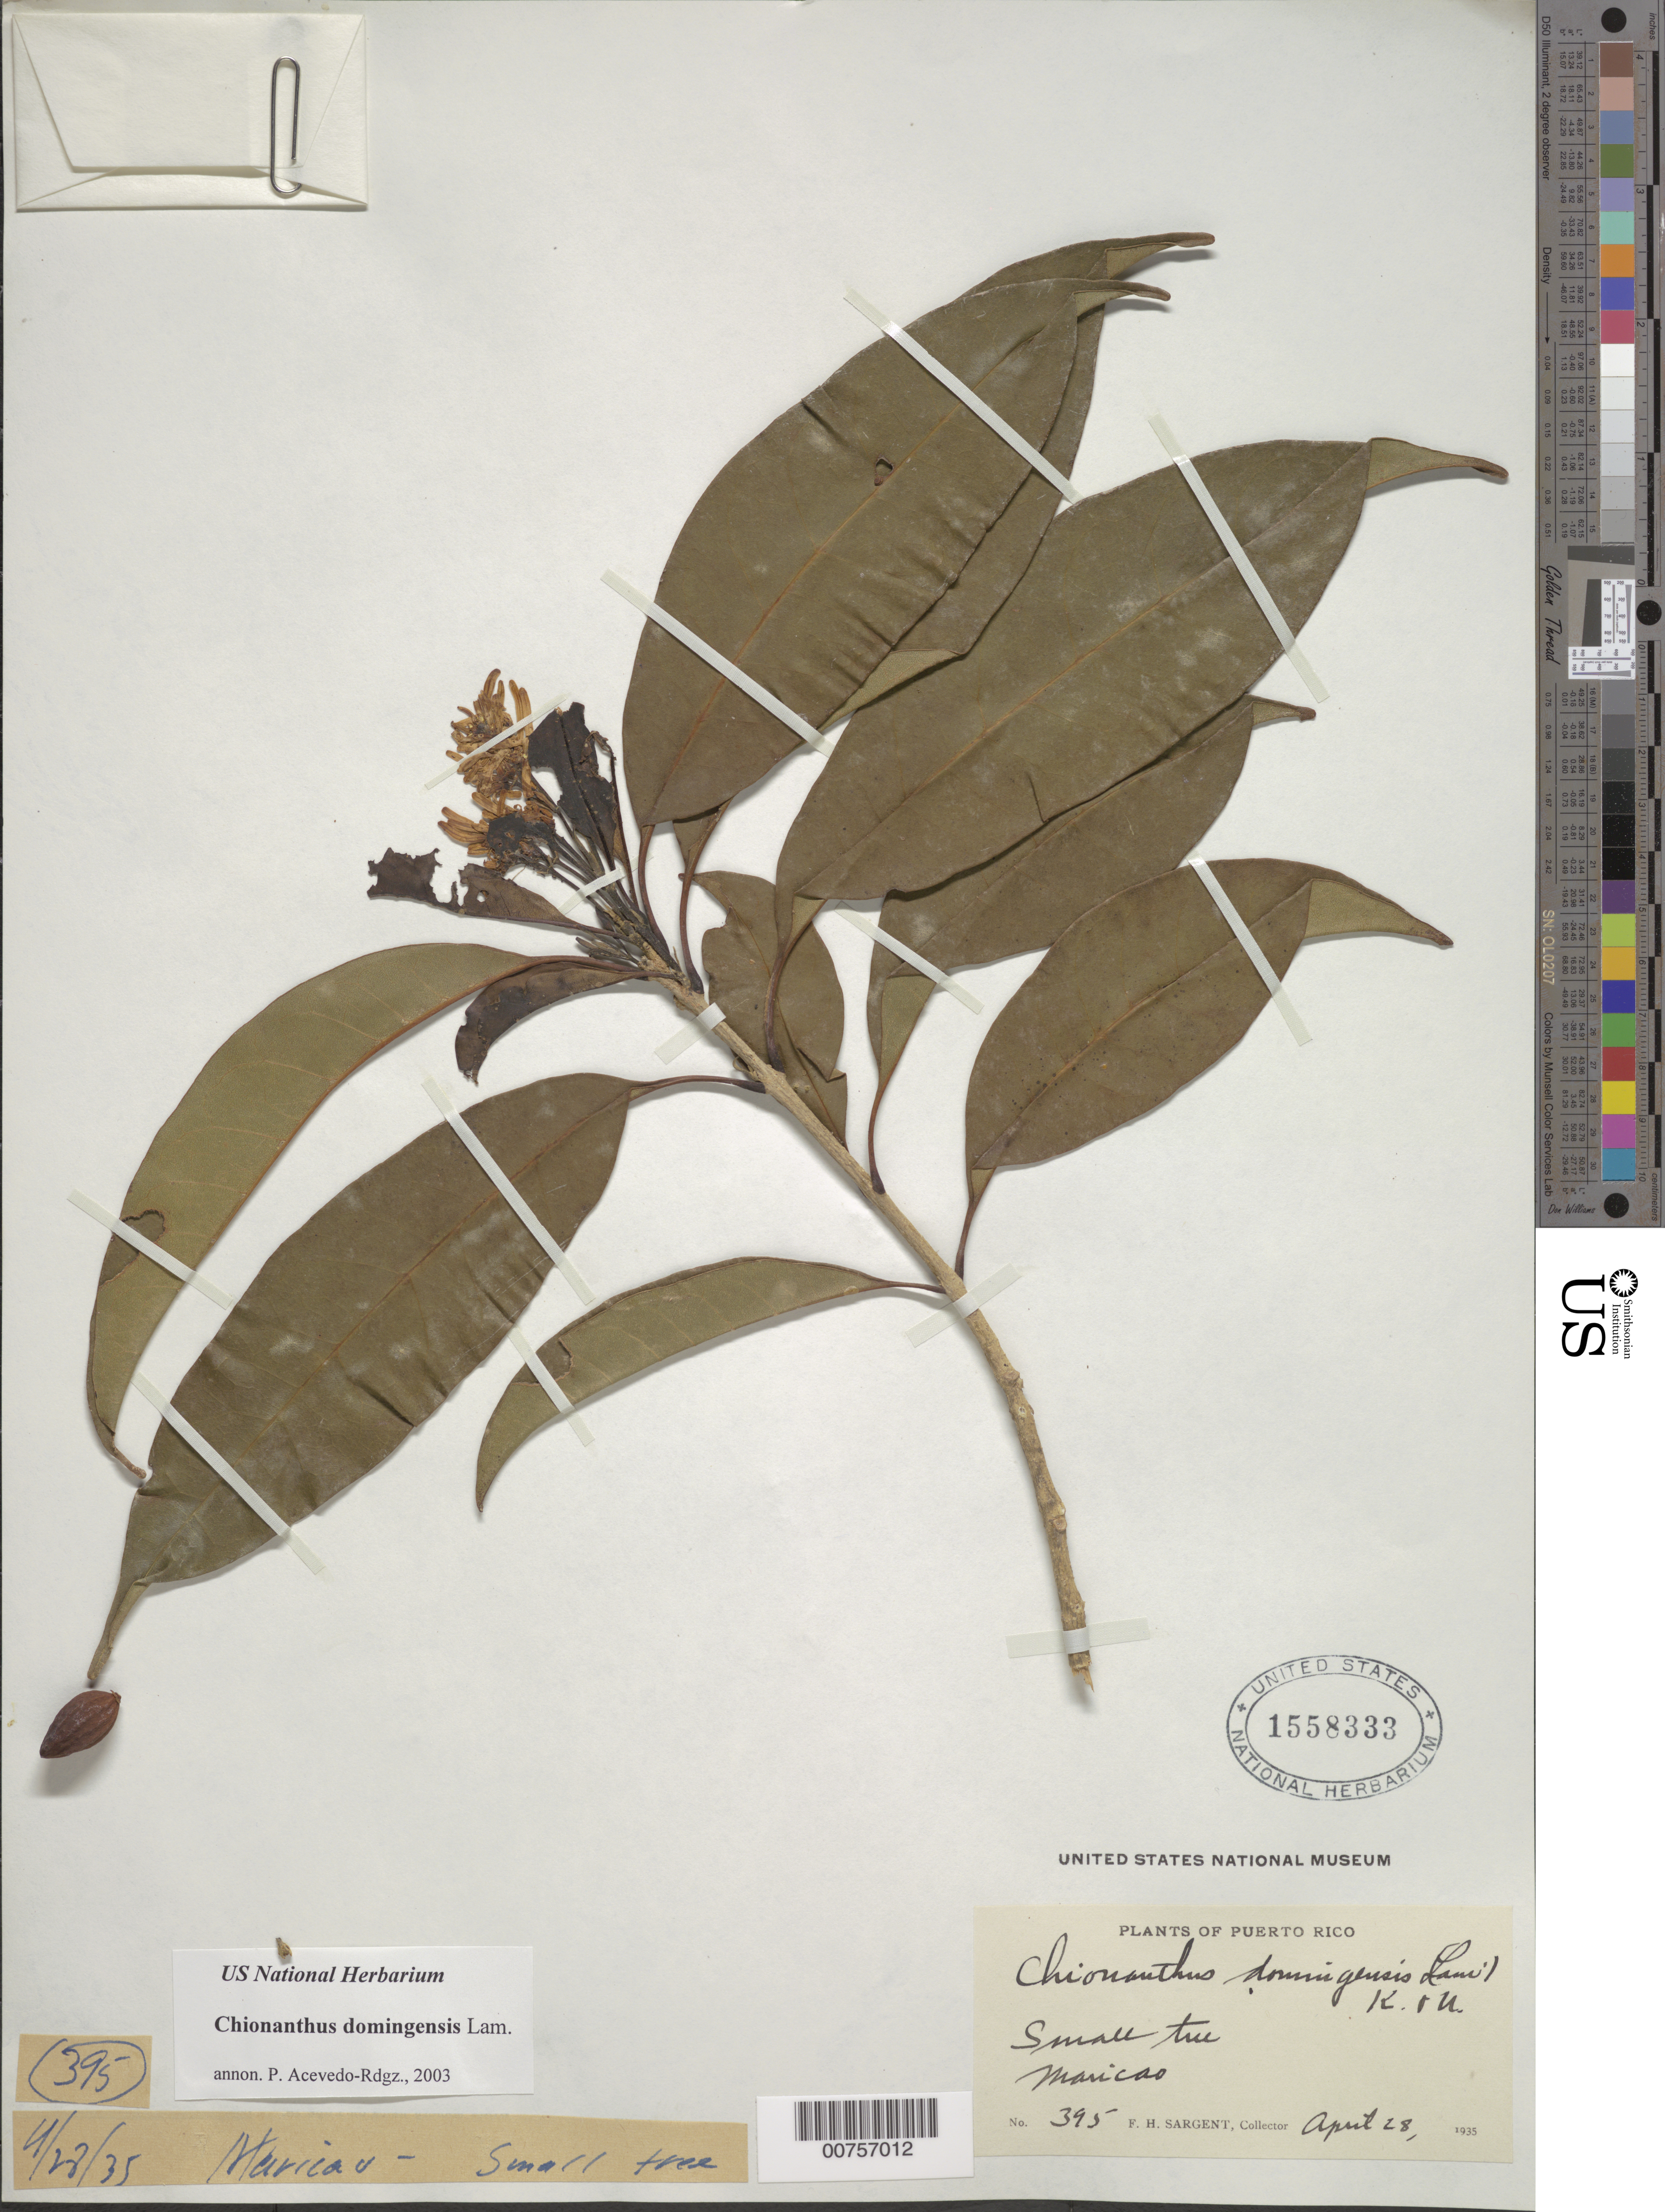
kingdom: Plantae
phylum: Tracheophyta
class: Magnoliopsida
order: Lamiales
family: Oleaceae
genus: Chionanthus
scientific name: Chionanthus domingensis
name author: Lam.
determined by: Acevedo-Rodríguez, P., (BOT), Smithsonian Institution - National Museum of Natural History (UNITED STATES)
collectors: F. H. Sargent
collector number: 395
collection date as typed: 28 Apr 1935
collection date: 1935-04-28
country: Puerto Rico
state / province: Maricao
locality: Maricao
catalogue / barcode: US 155833